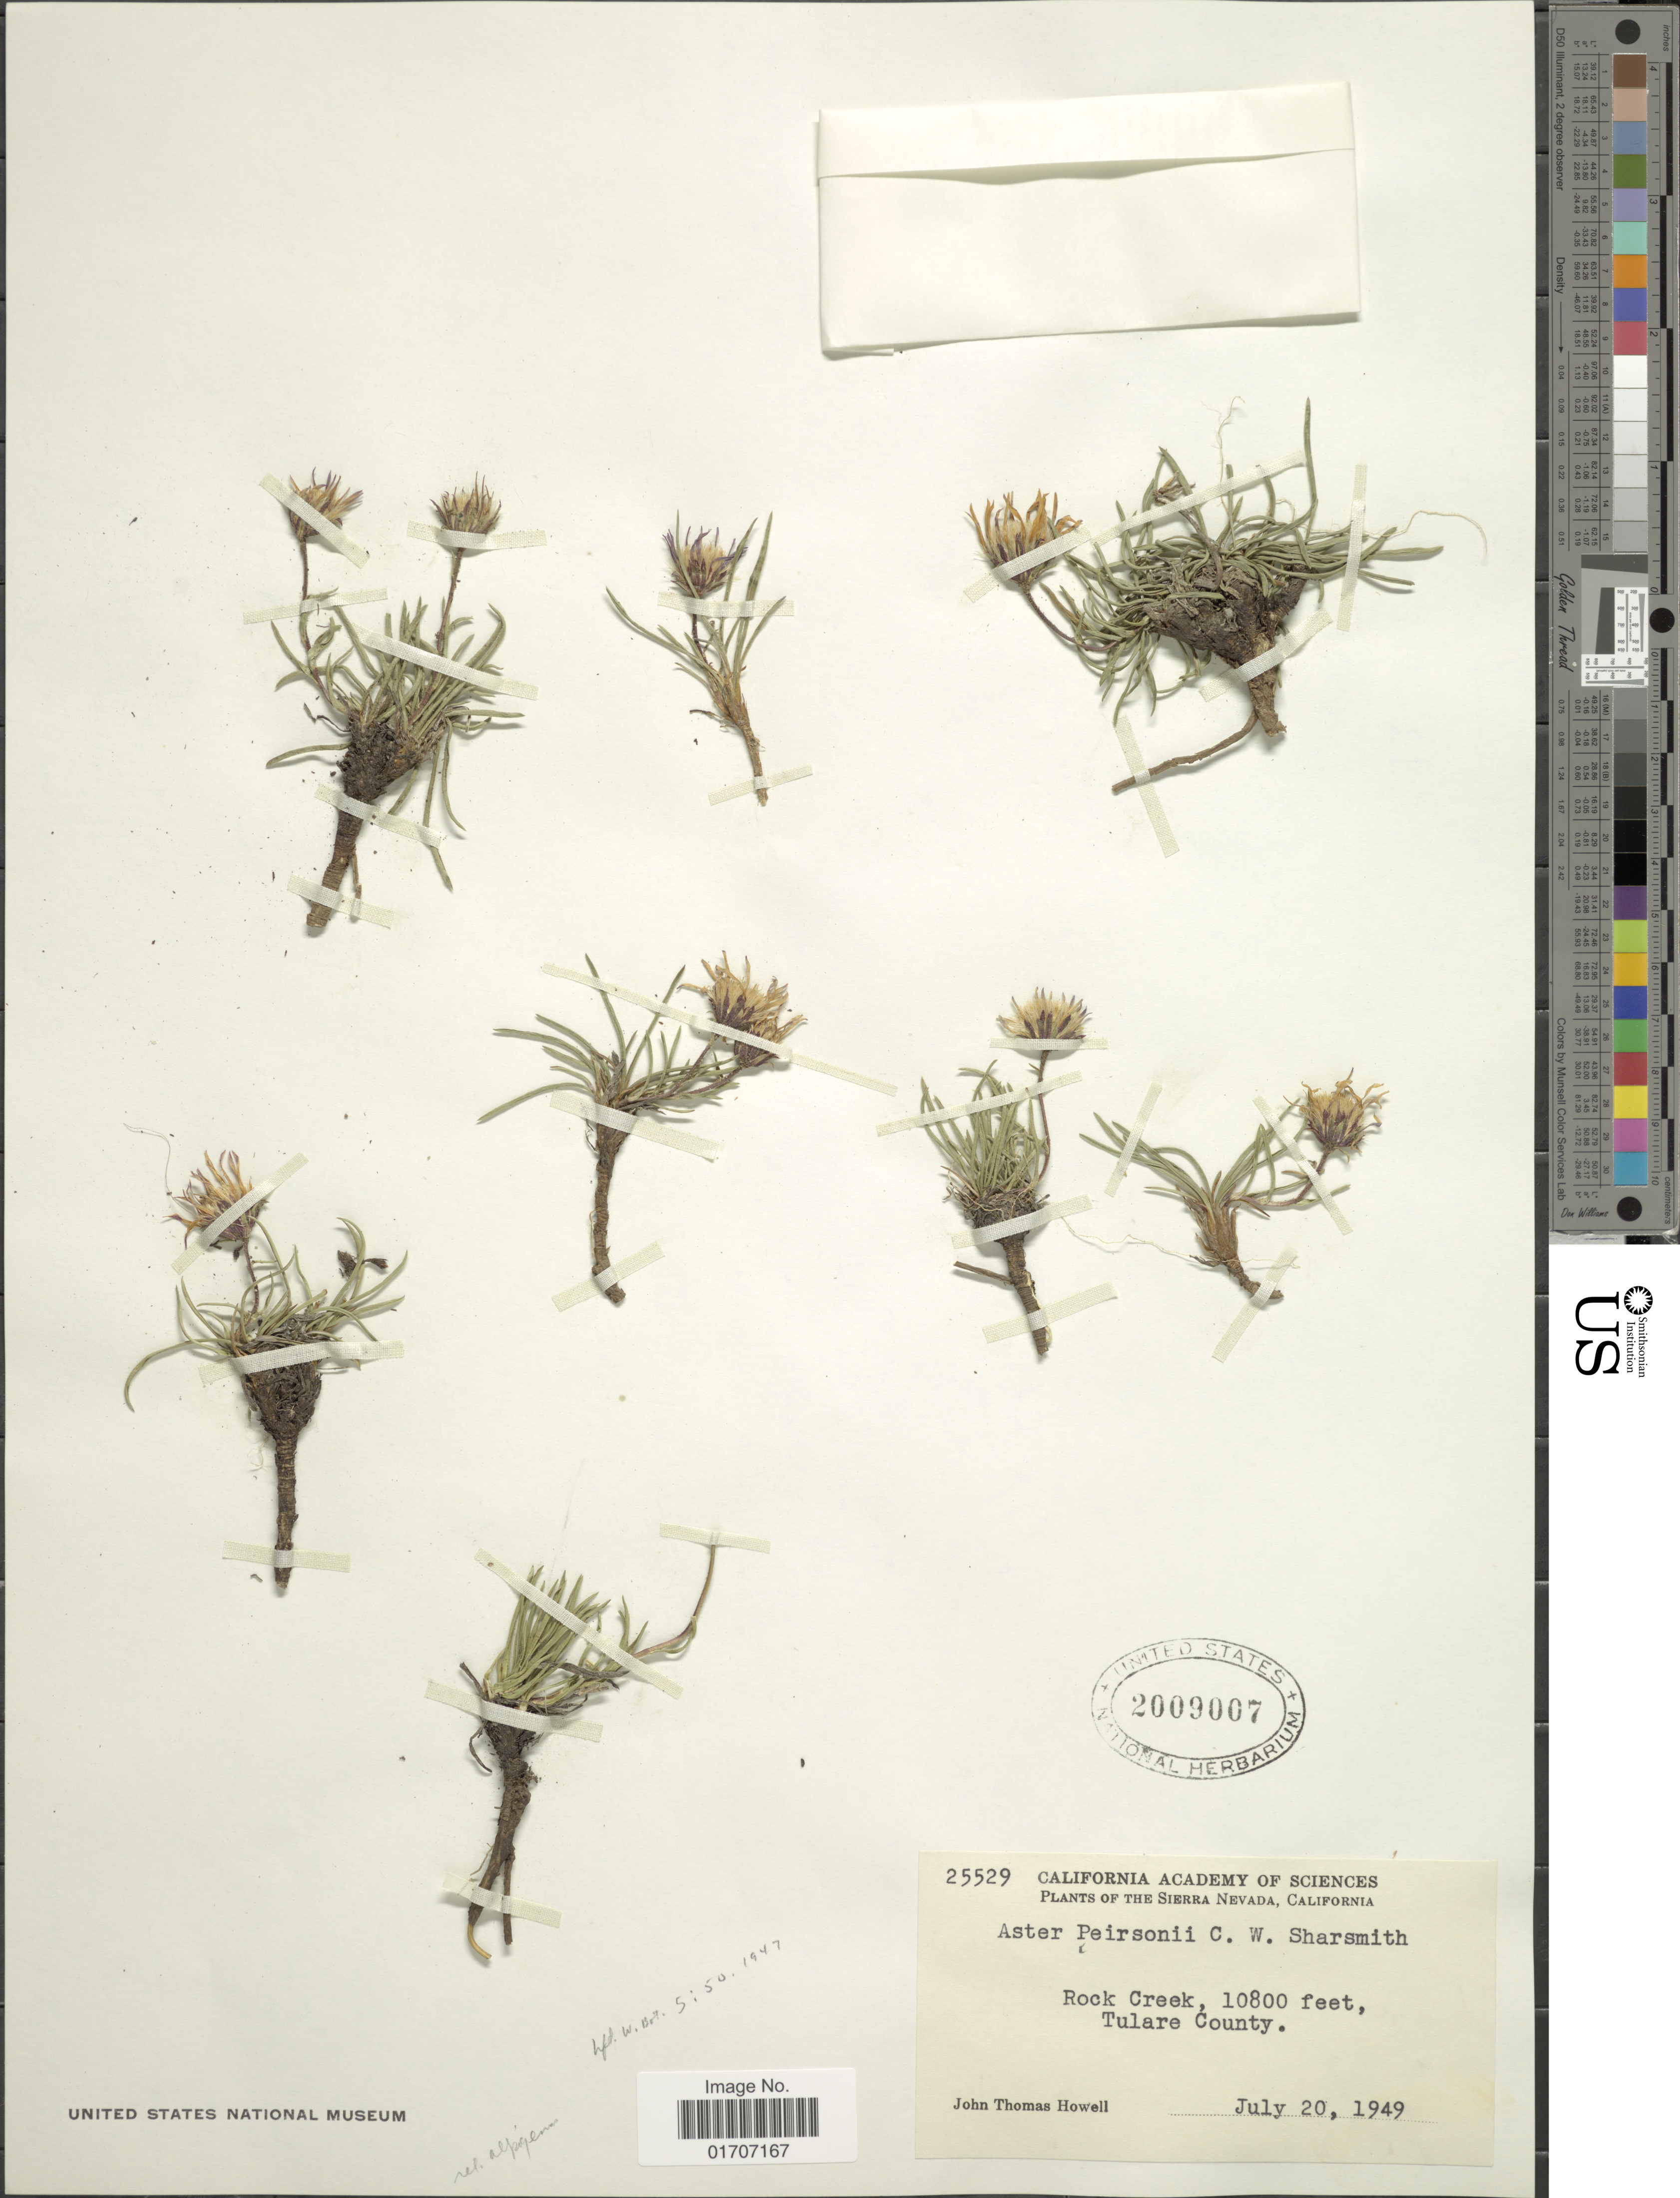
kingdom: Plantae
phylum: Tracheophyta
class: Magnoliopsida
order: Asterales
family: Asteraceae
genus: Oreostemma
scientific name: Oreostemma peirsonii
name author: G.L. Nesom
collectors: J. T. Howell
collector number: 25529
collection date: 1949-07-20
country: United States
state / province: California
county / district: Tulare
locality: Sierra Nevada, Rock Creek,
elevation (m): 3292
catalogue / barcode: US 2009007